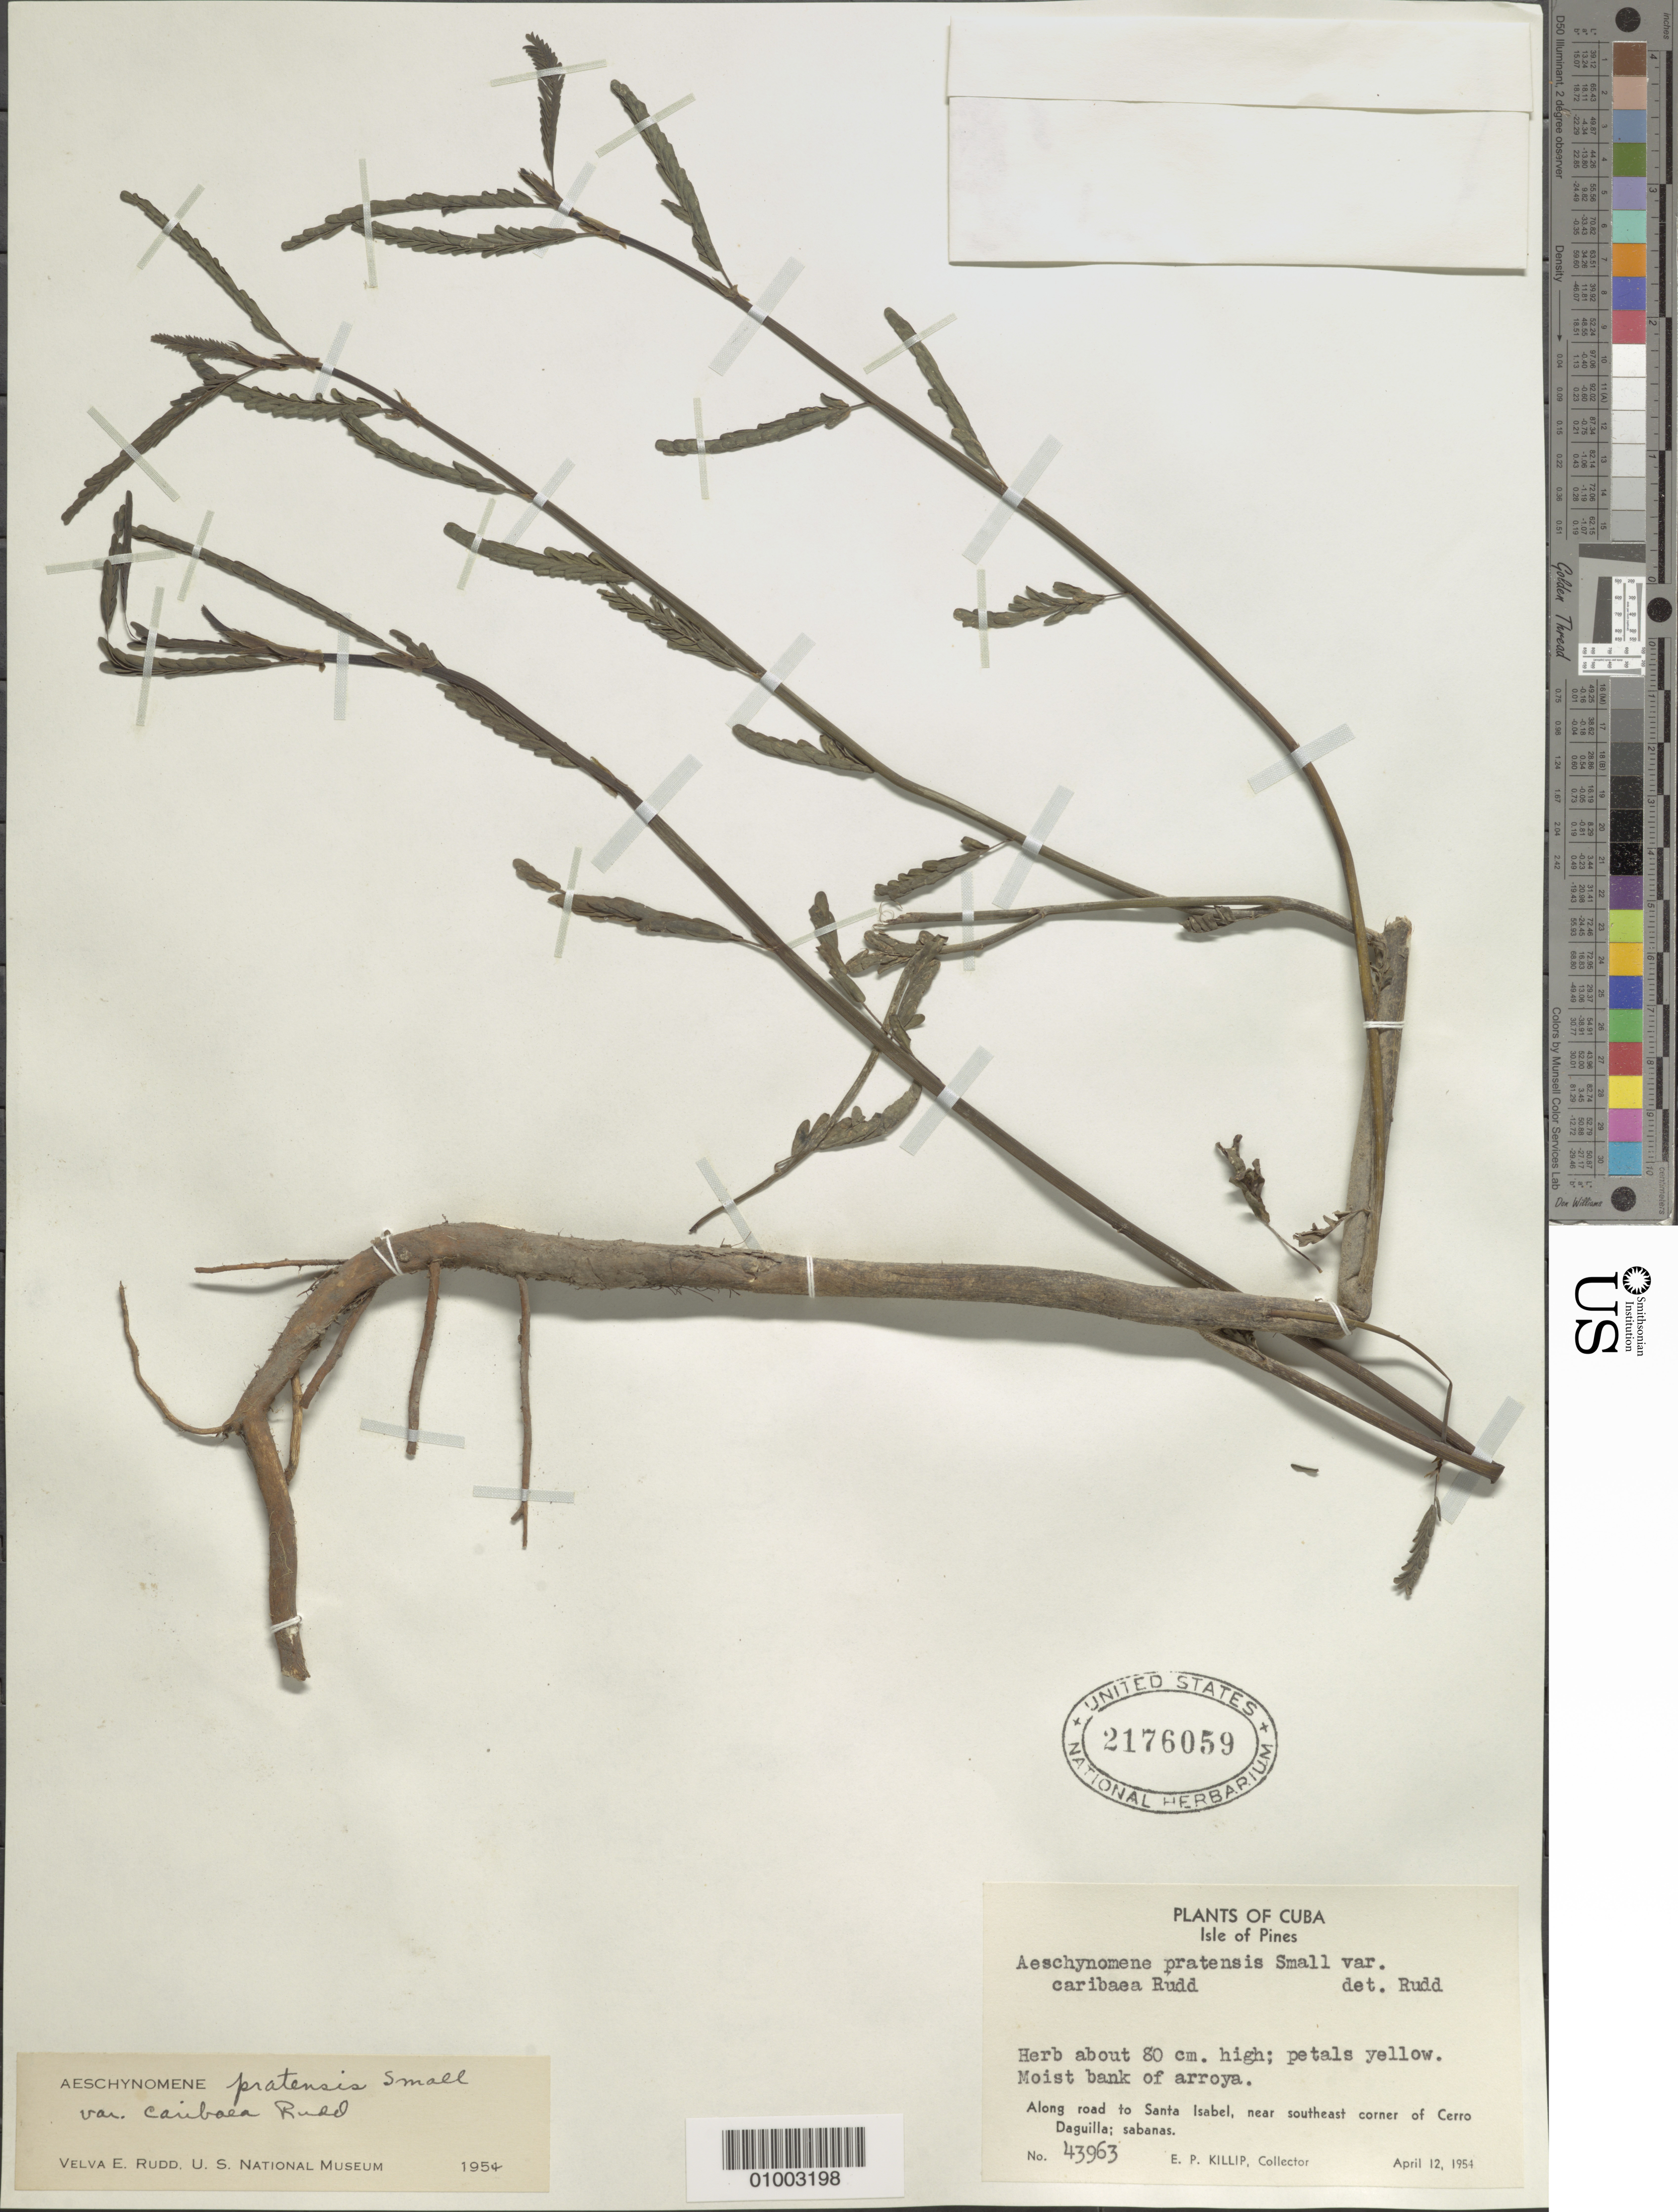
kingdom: Plantae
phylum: Tracheophyta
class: Magnoliopsida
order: Fabales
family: Fabaceae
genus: Aeschynomene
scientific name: Aeschynomene pratensis var. caribaea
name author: Rudd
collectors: E. P. Killip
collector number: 43963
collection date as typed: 12 Apr 1954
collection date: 1954-04-12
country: Cuba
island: Cuba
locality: Moist bank of Arroya, along road to Santa Isabel, near southeast corner of Cerro Daguilla, sabanas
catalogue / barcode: US 2176059